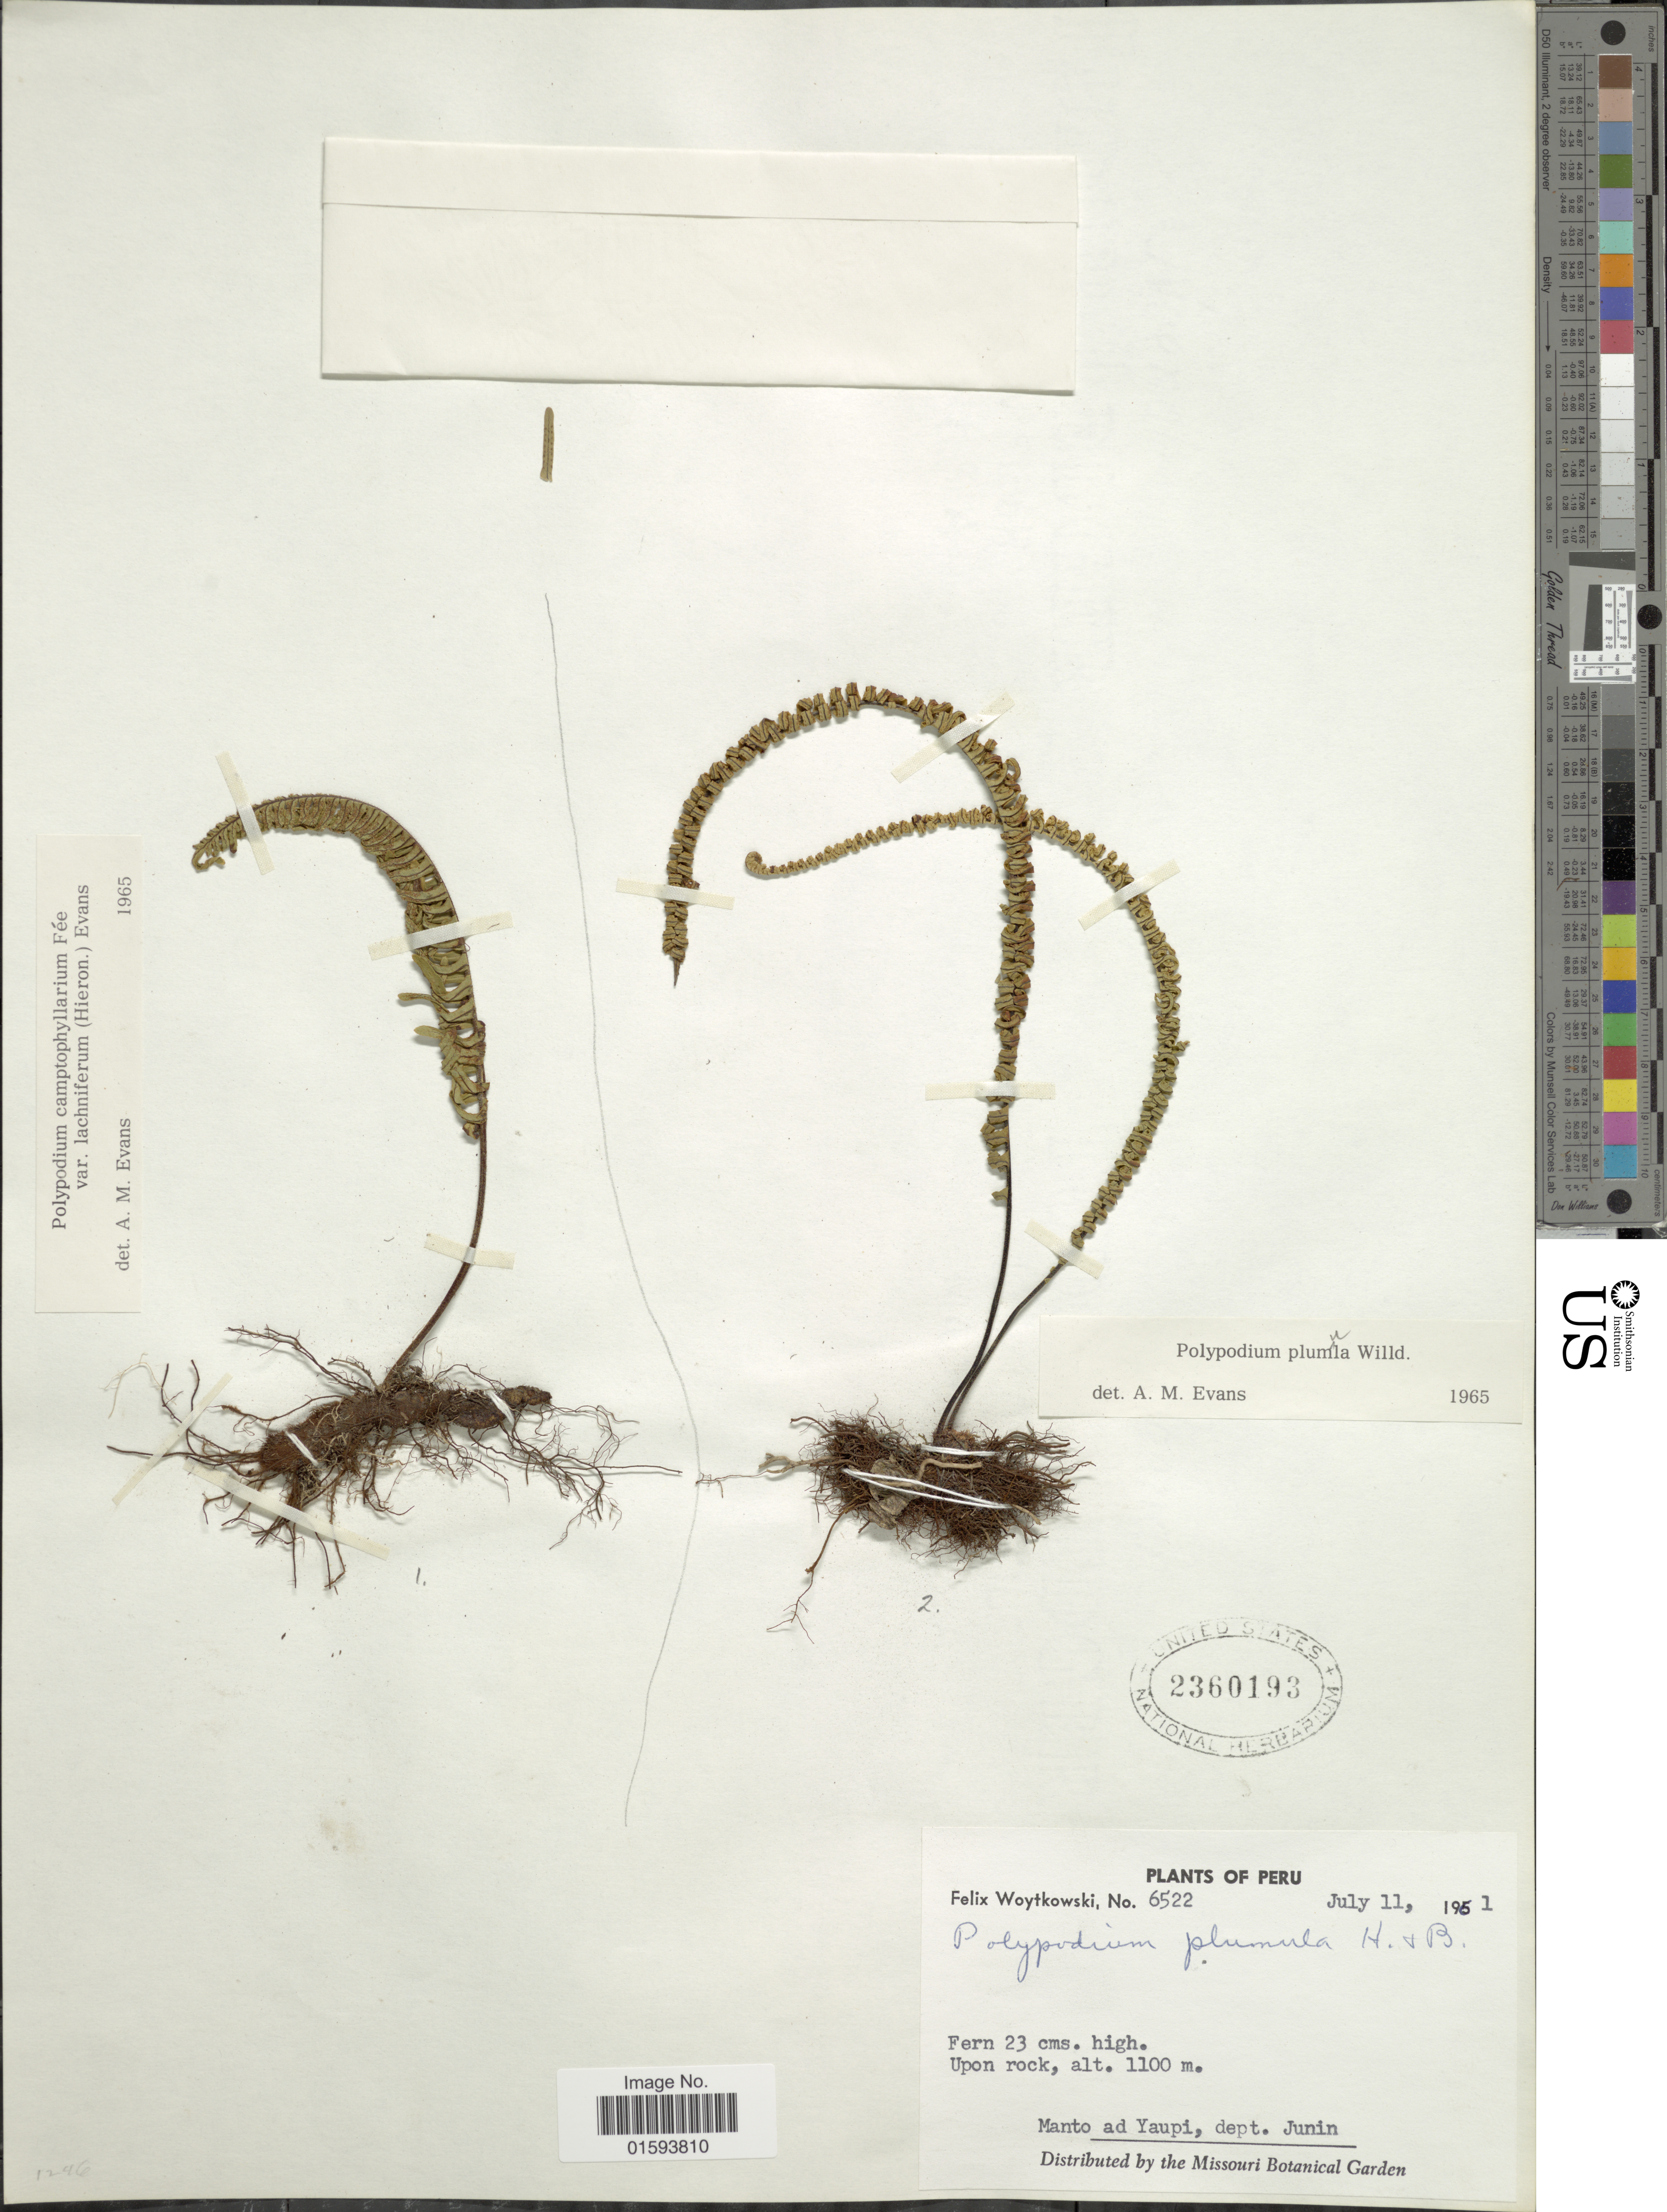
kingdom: Plantae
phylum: Tracheophyta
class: Polypodiopsida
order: Polypodiales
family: Polypodiaceae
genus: Pecluma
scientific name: Pecluma plumula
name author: (Humb. & Bonpl. ex Willd.) M.G. Price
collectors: F. Woytkowski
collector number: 6522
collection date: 1961-07-11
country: Peru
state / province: Junín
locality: Manto ad Yaupi.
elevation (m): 1100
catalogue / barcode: US 2360193